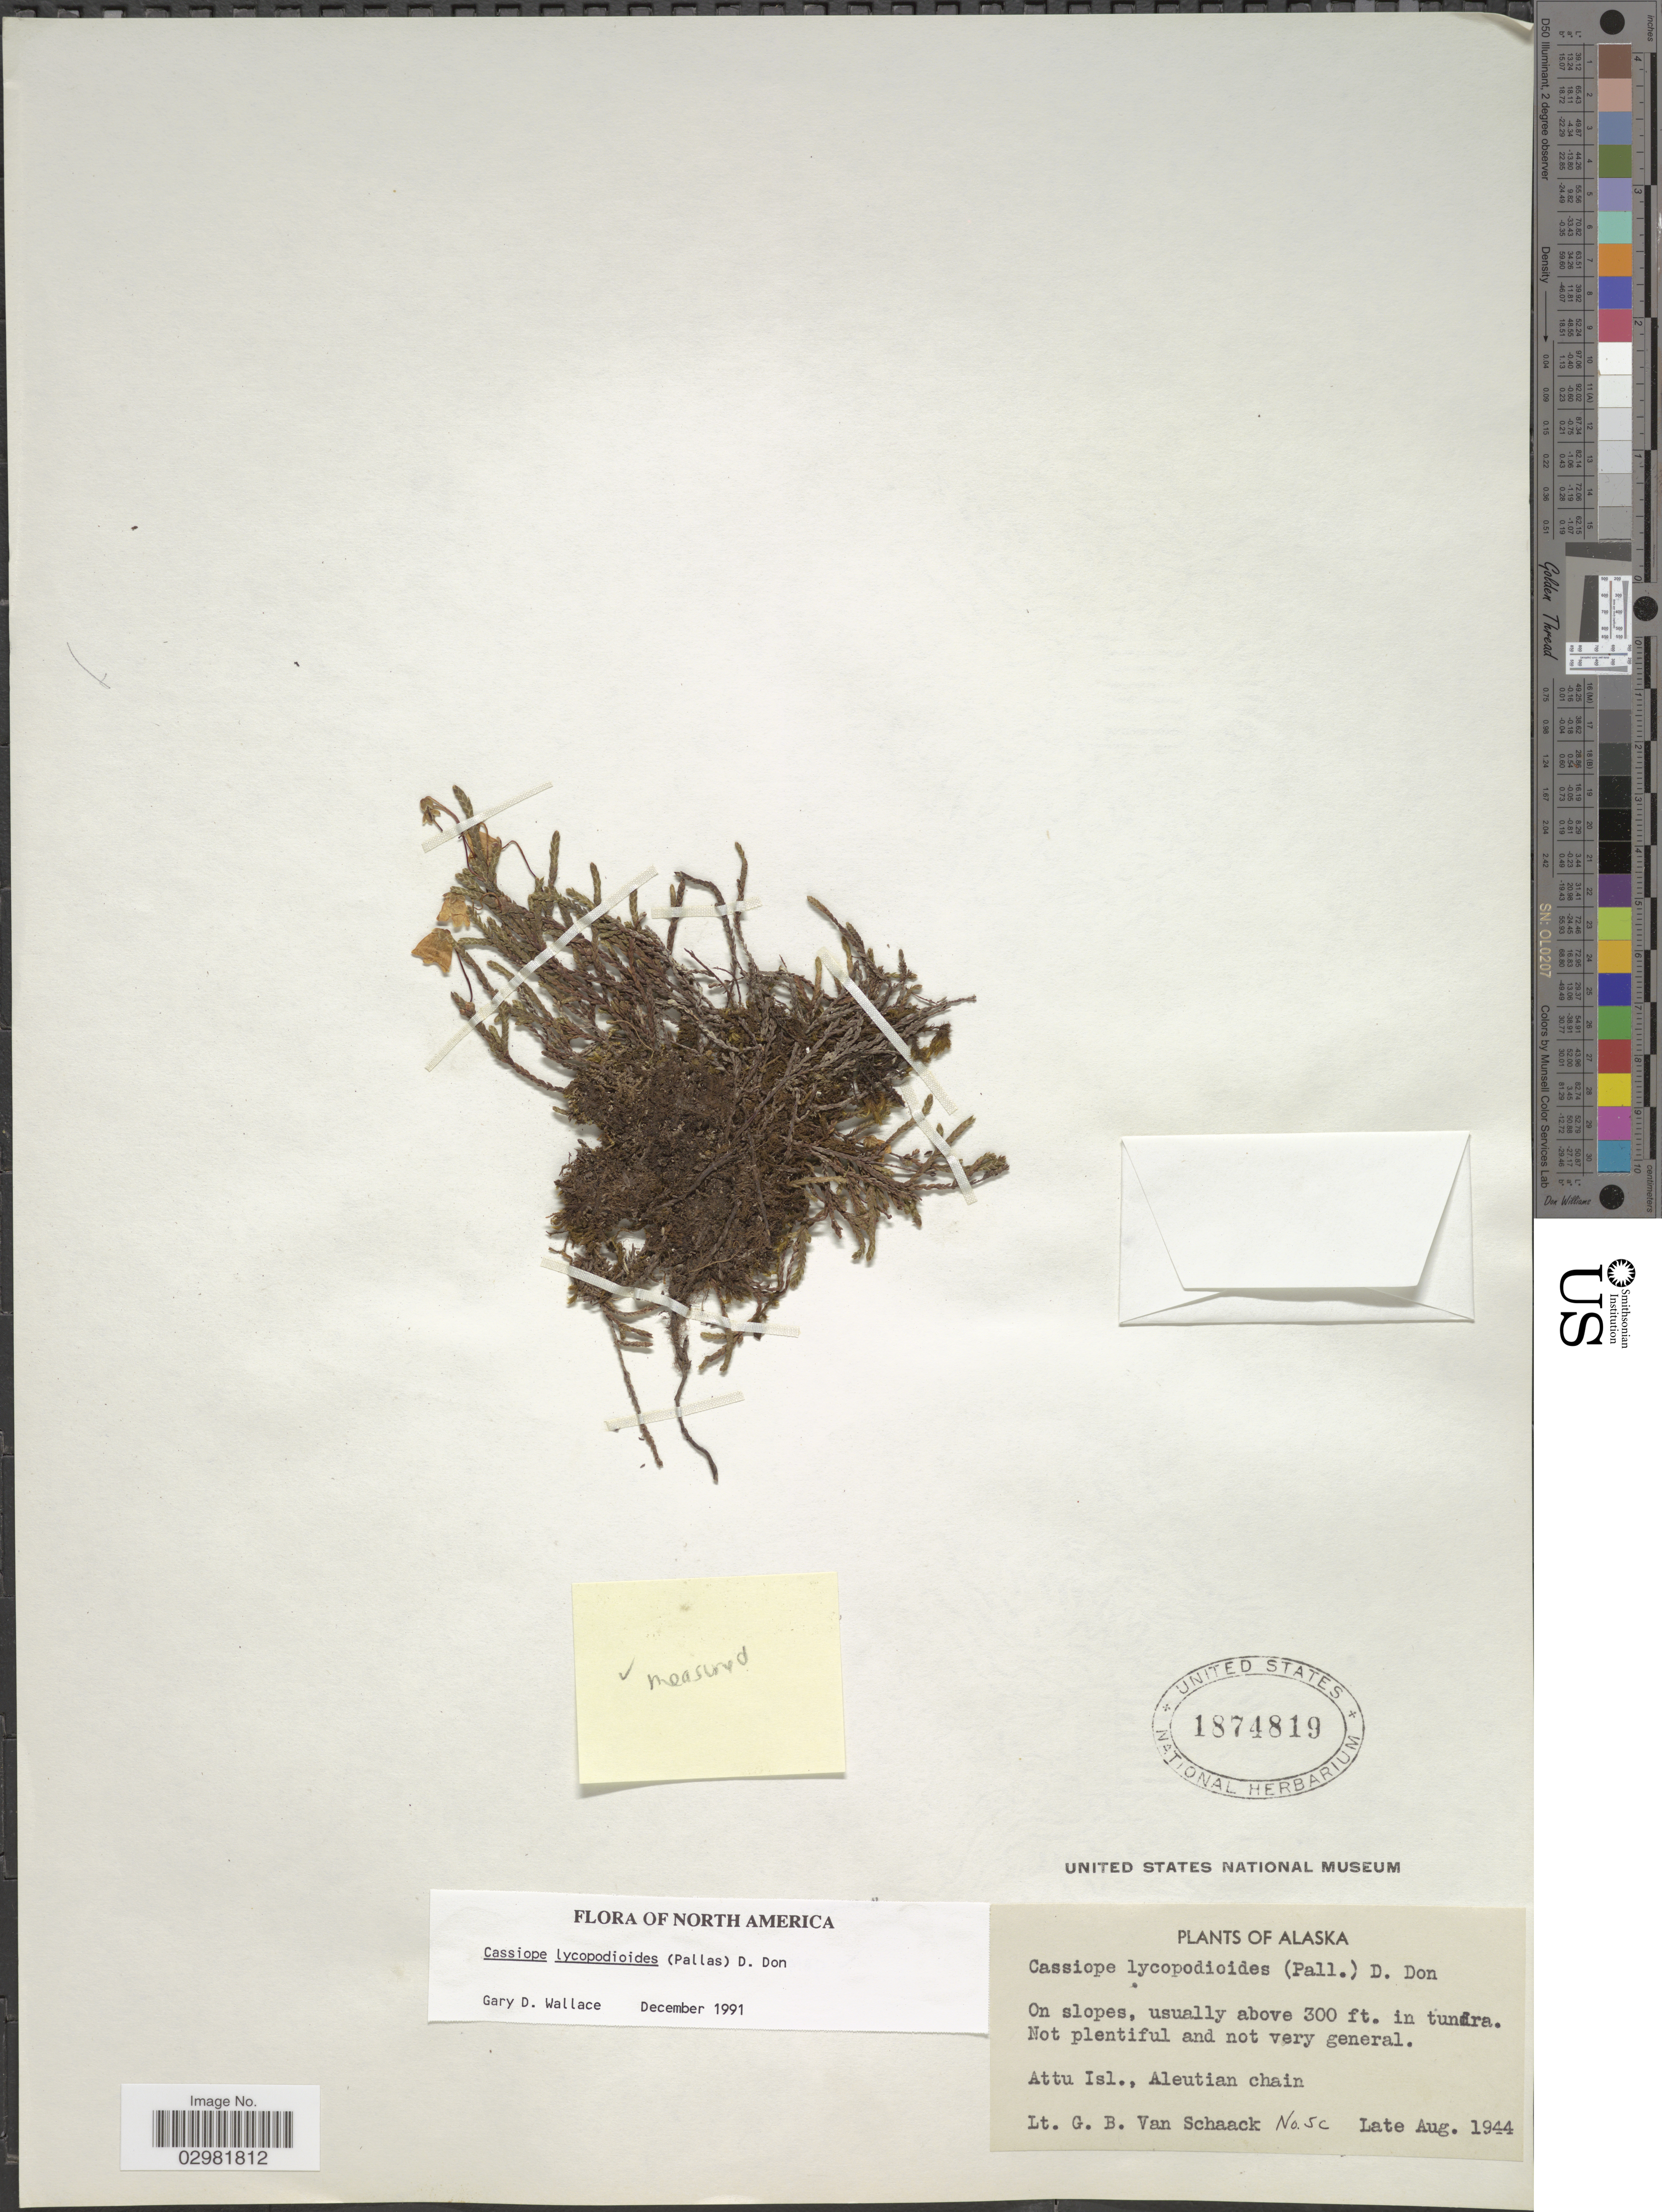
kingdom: Plantae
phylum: Tracheophyta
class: Magnoliopsida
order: Ericales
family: Ericaceae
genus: Cassiope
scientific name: Cassiope lycopodioides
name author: (Pall.) D. Don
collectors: G. Van Schaack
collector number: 5c*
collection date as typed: Late Aug. 1944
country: United States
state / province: Alaska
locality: Attu Isl., Aleutian chain.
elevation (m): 91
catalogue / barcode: US 1874819